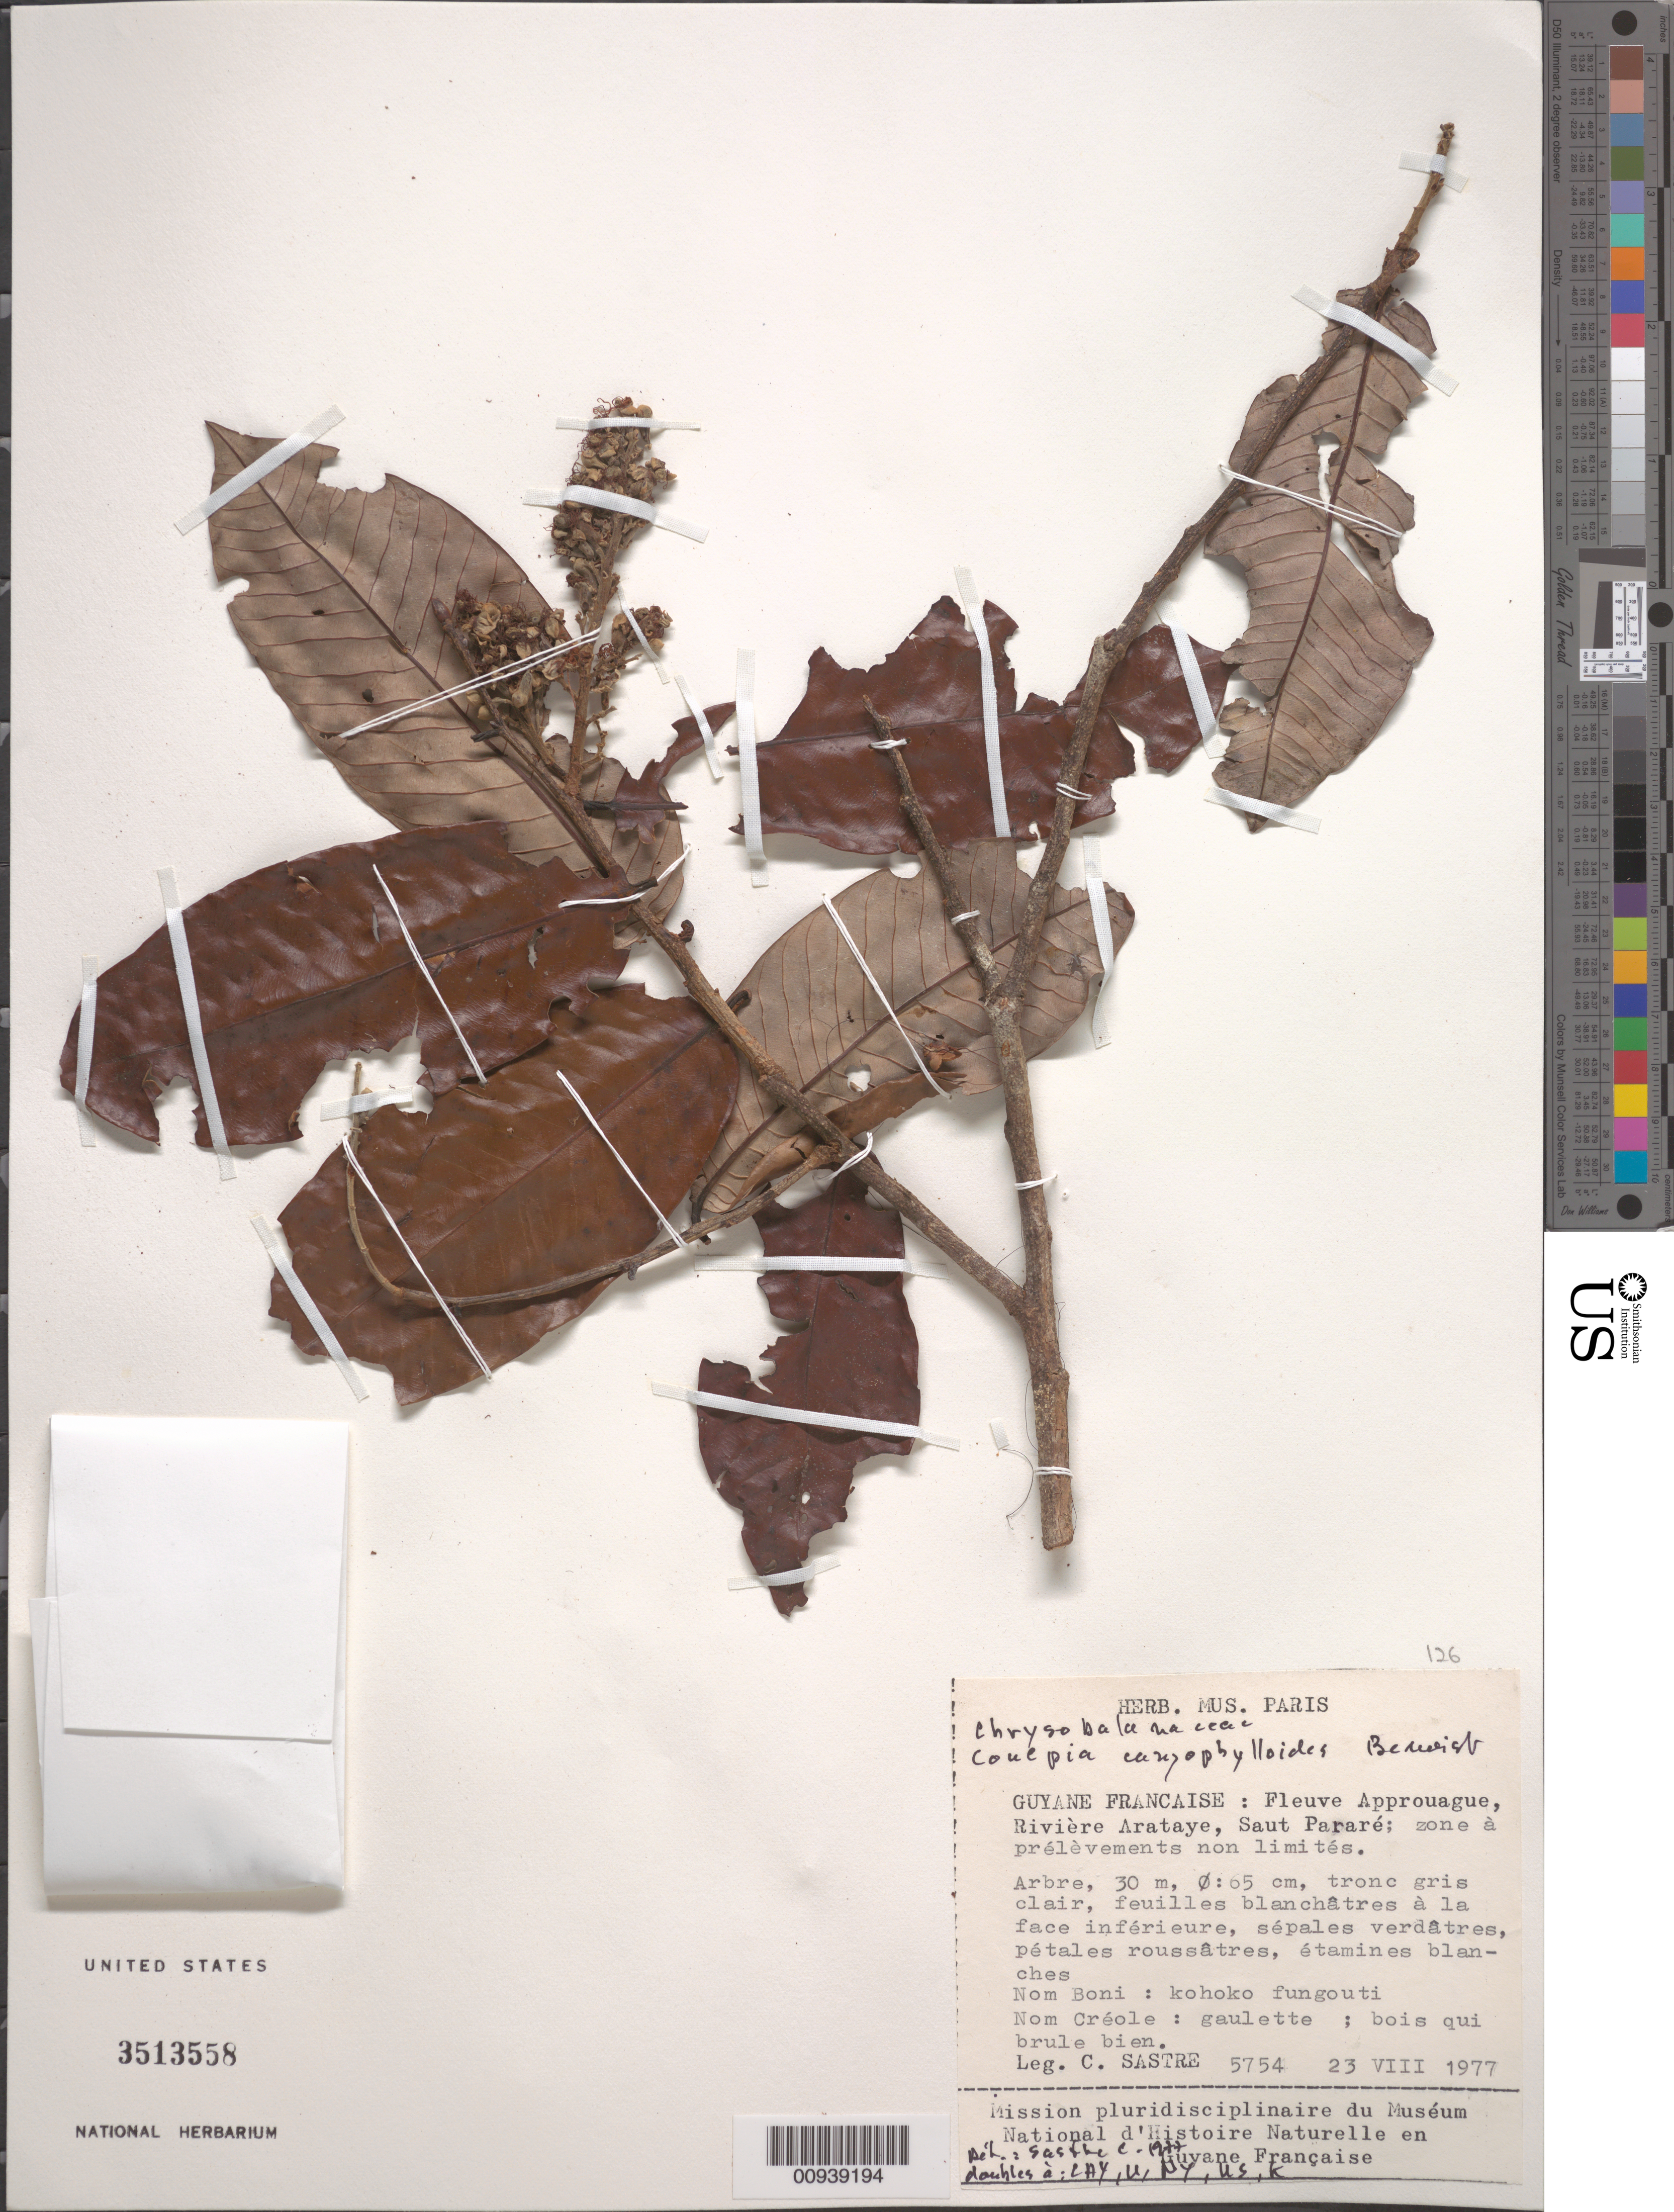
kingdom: Plantae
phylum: Tracheophyta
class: Magnoliopsida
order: Malpighiales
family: Chrysobalanaceae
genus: Couepia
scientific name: Couepia caryophylloides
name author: Benoist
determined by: Sastre, C. H. L.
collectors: C. H. L. Sastre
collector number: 5754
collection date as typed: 23-Aug-77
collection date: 1977-08-23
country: French Guiana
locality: Saut Pararé, Rivière Arataye, Fleuve Approuague; zone a prevelevements non limites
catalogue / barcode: US 3513558